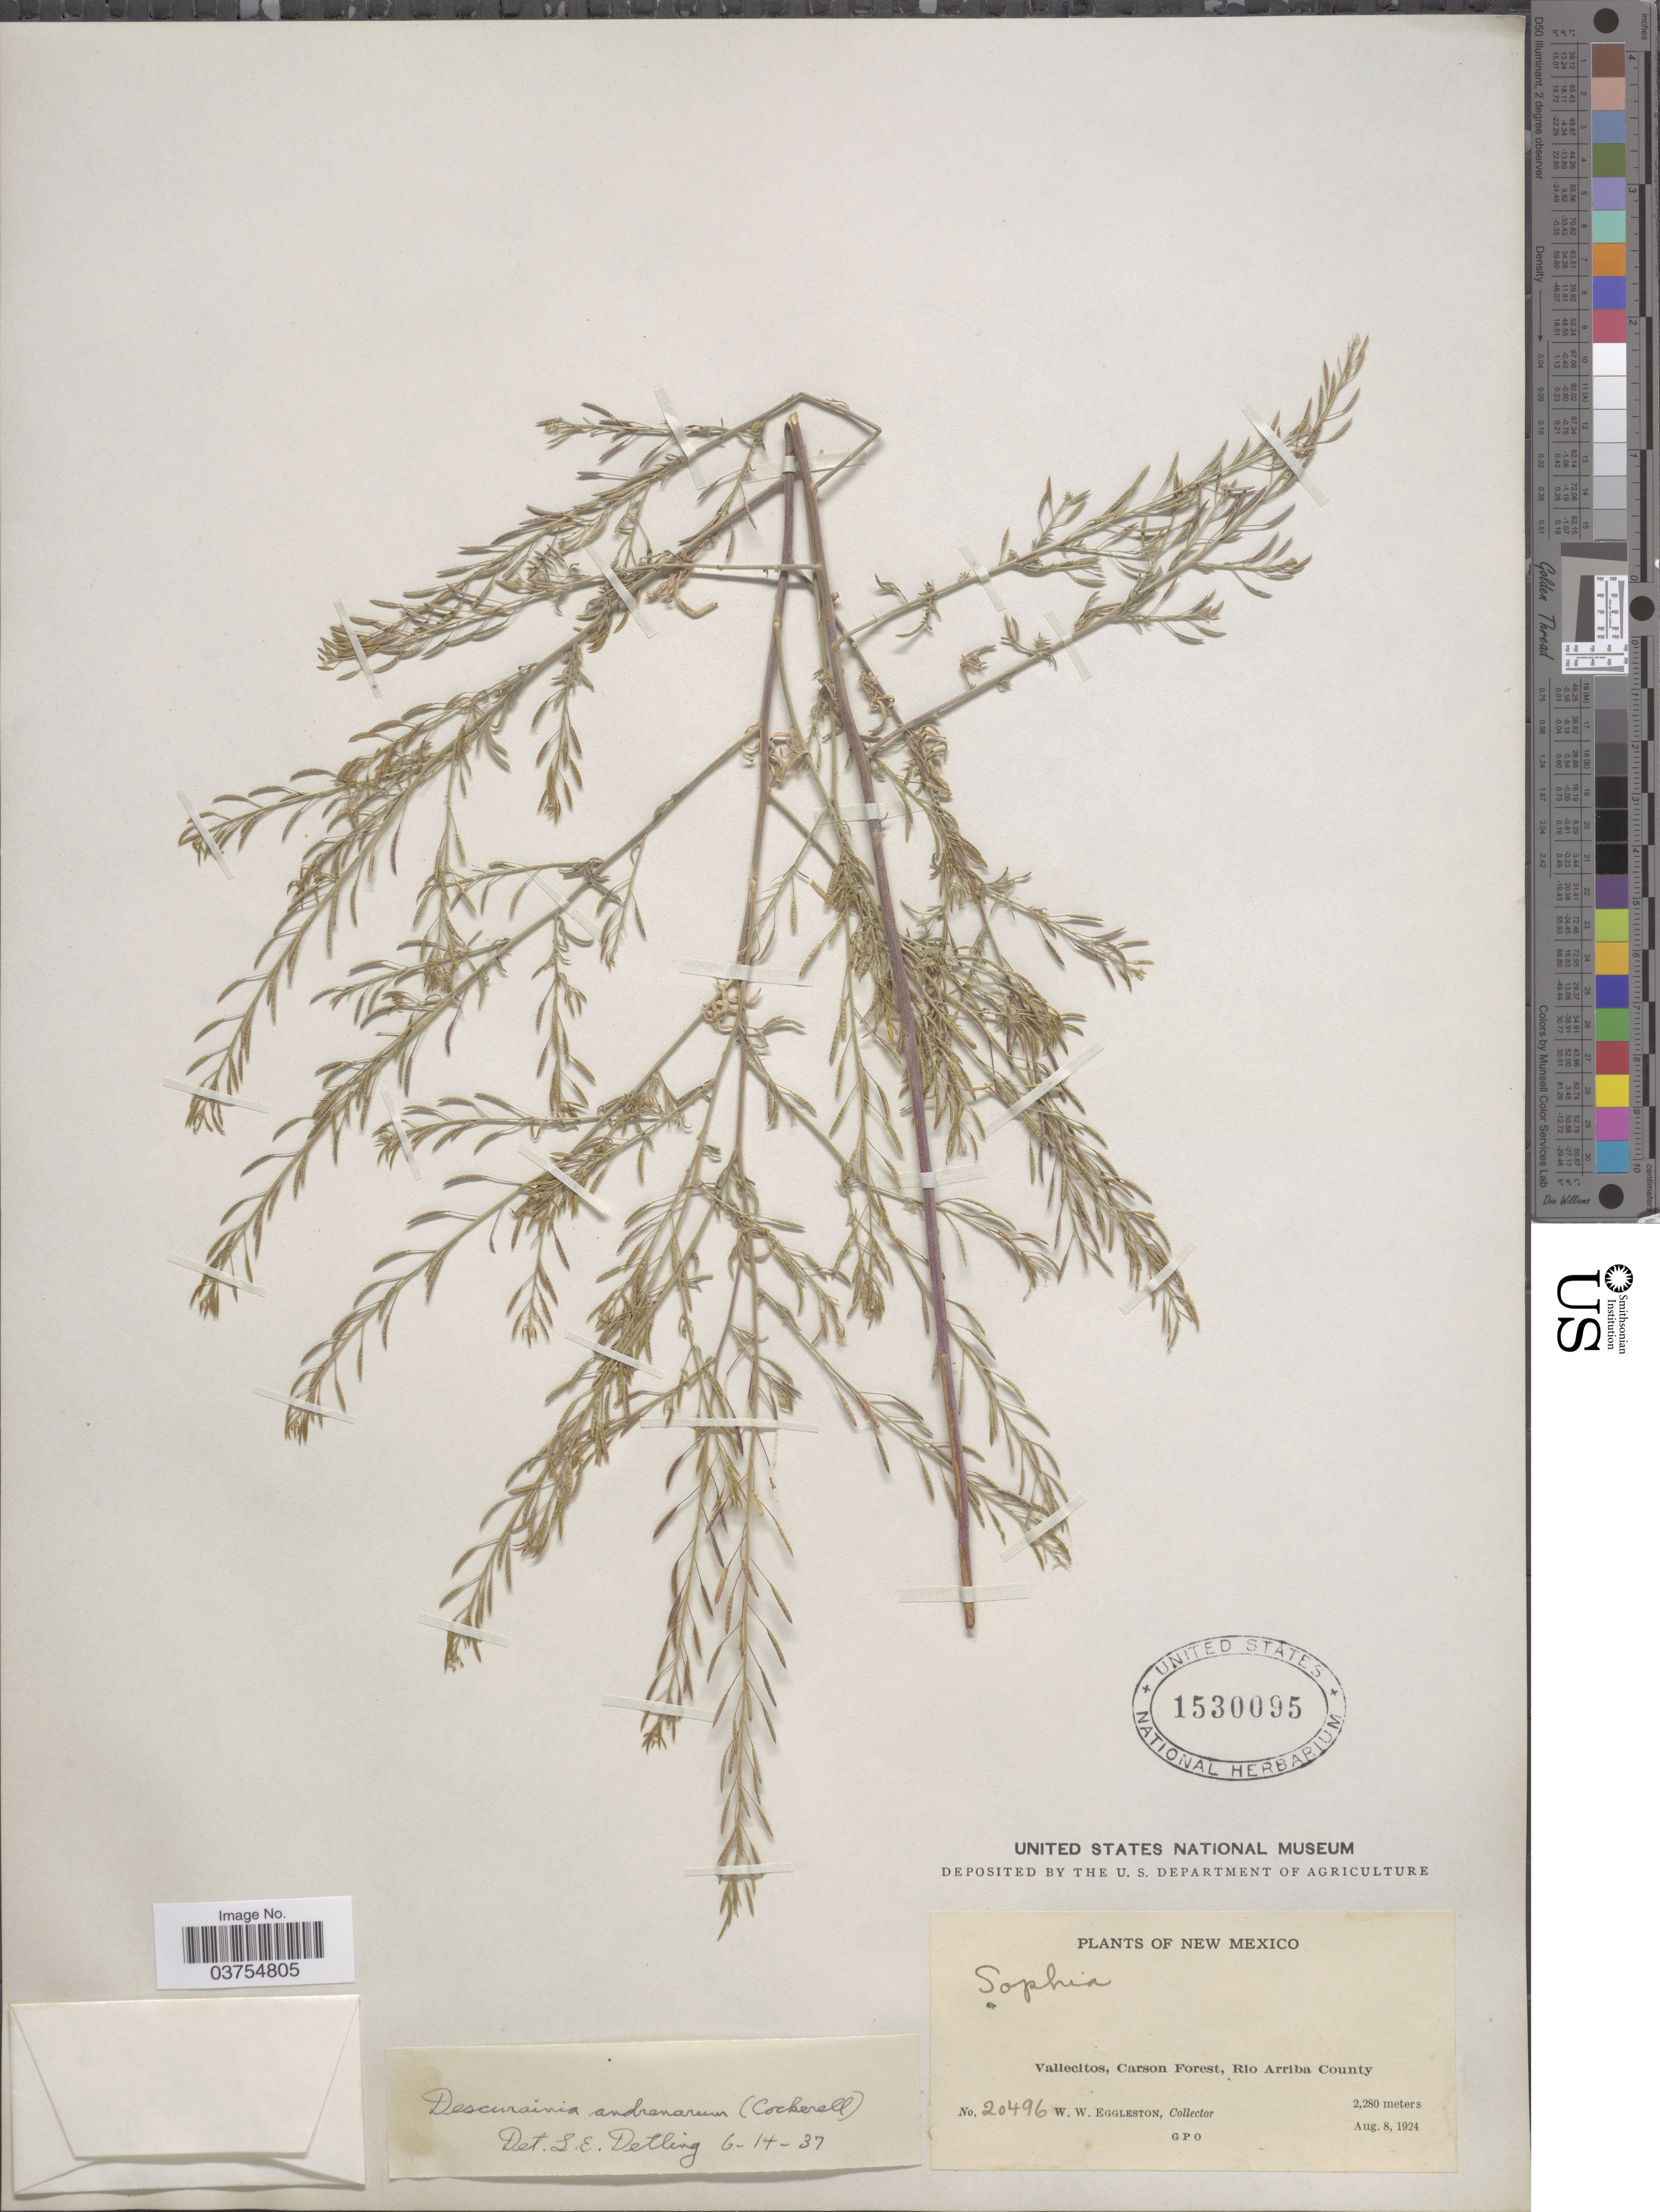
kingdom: Plantae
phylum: Tracheophyta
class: Magnoliopsida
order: Brassicales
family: Brassicaceae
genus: Descurainia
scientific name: Descurainia pinnata subsp. halictorum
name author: (Cockerell) Detling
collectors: W. W. Eggleston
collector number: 20496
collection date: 1924-08-08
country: United States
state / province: New Mexico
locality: Vallecitos, Carson Forest, Rio Arriba County.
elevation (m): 2280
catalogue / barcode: US 1530095